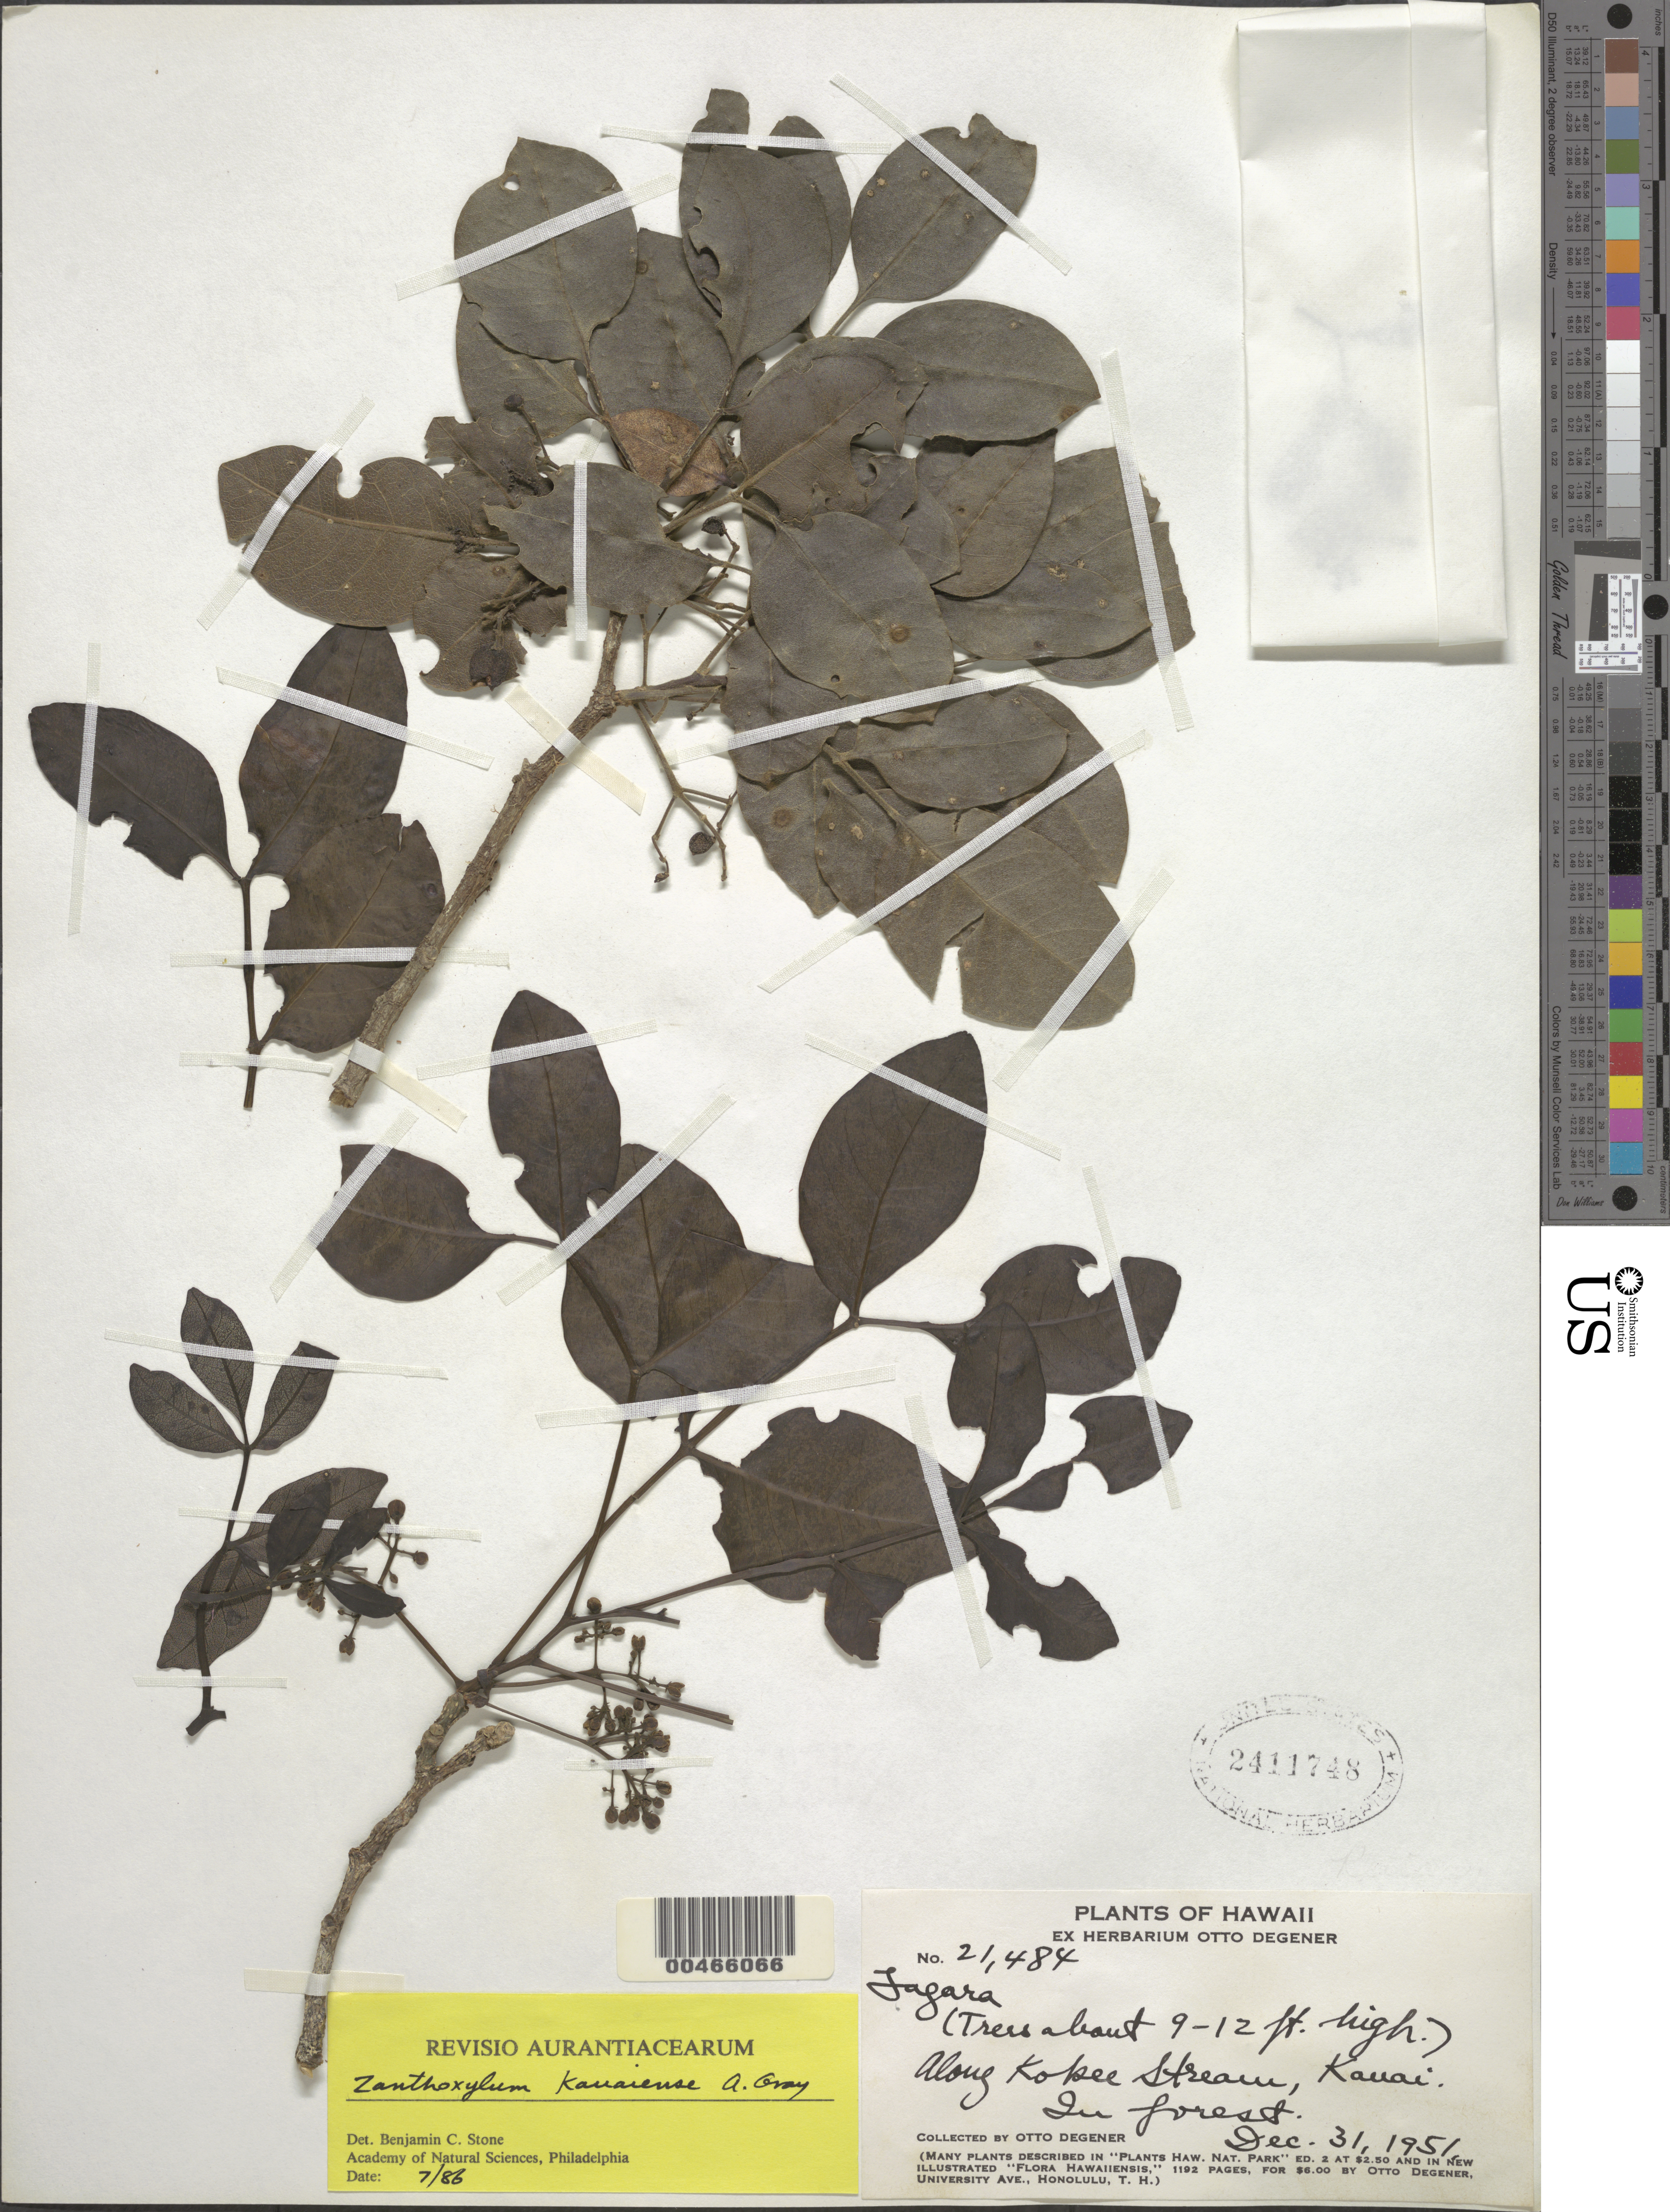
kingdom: Plantae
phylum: Tracheophyta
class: Magnoliopsida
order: Sapindales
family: Rutaceae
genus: Zanthoxylum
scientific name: Zanthoxylum kauaense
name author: A. Gray in Wilkes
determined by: Stone, Benjamin C.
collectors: O. Degener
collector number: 21484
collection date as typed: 31 Dec 1951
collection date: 1951-12-31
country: United States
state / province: Hawaii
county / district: Kauai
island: Kaua'i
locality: Along Kokee Stream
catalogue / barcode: US 2411748